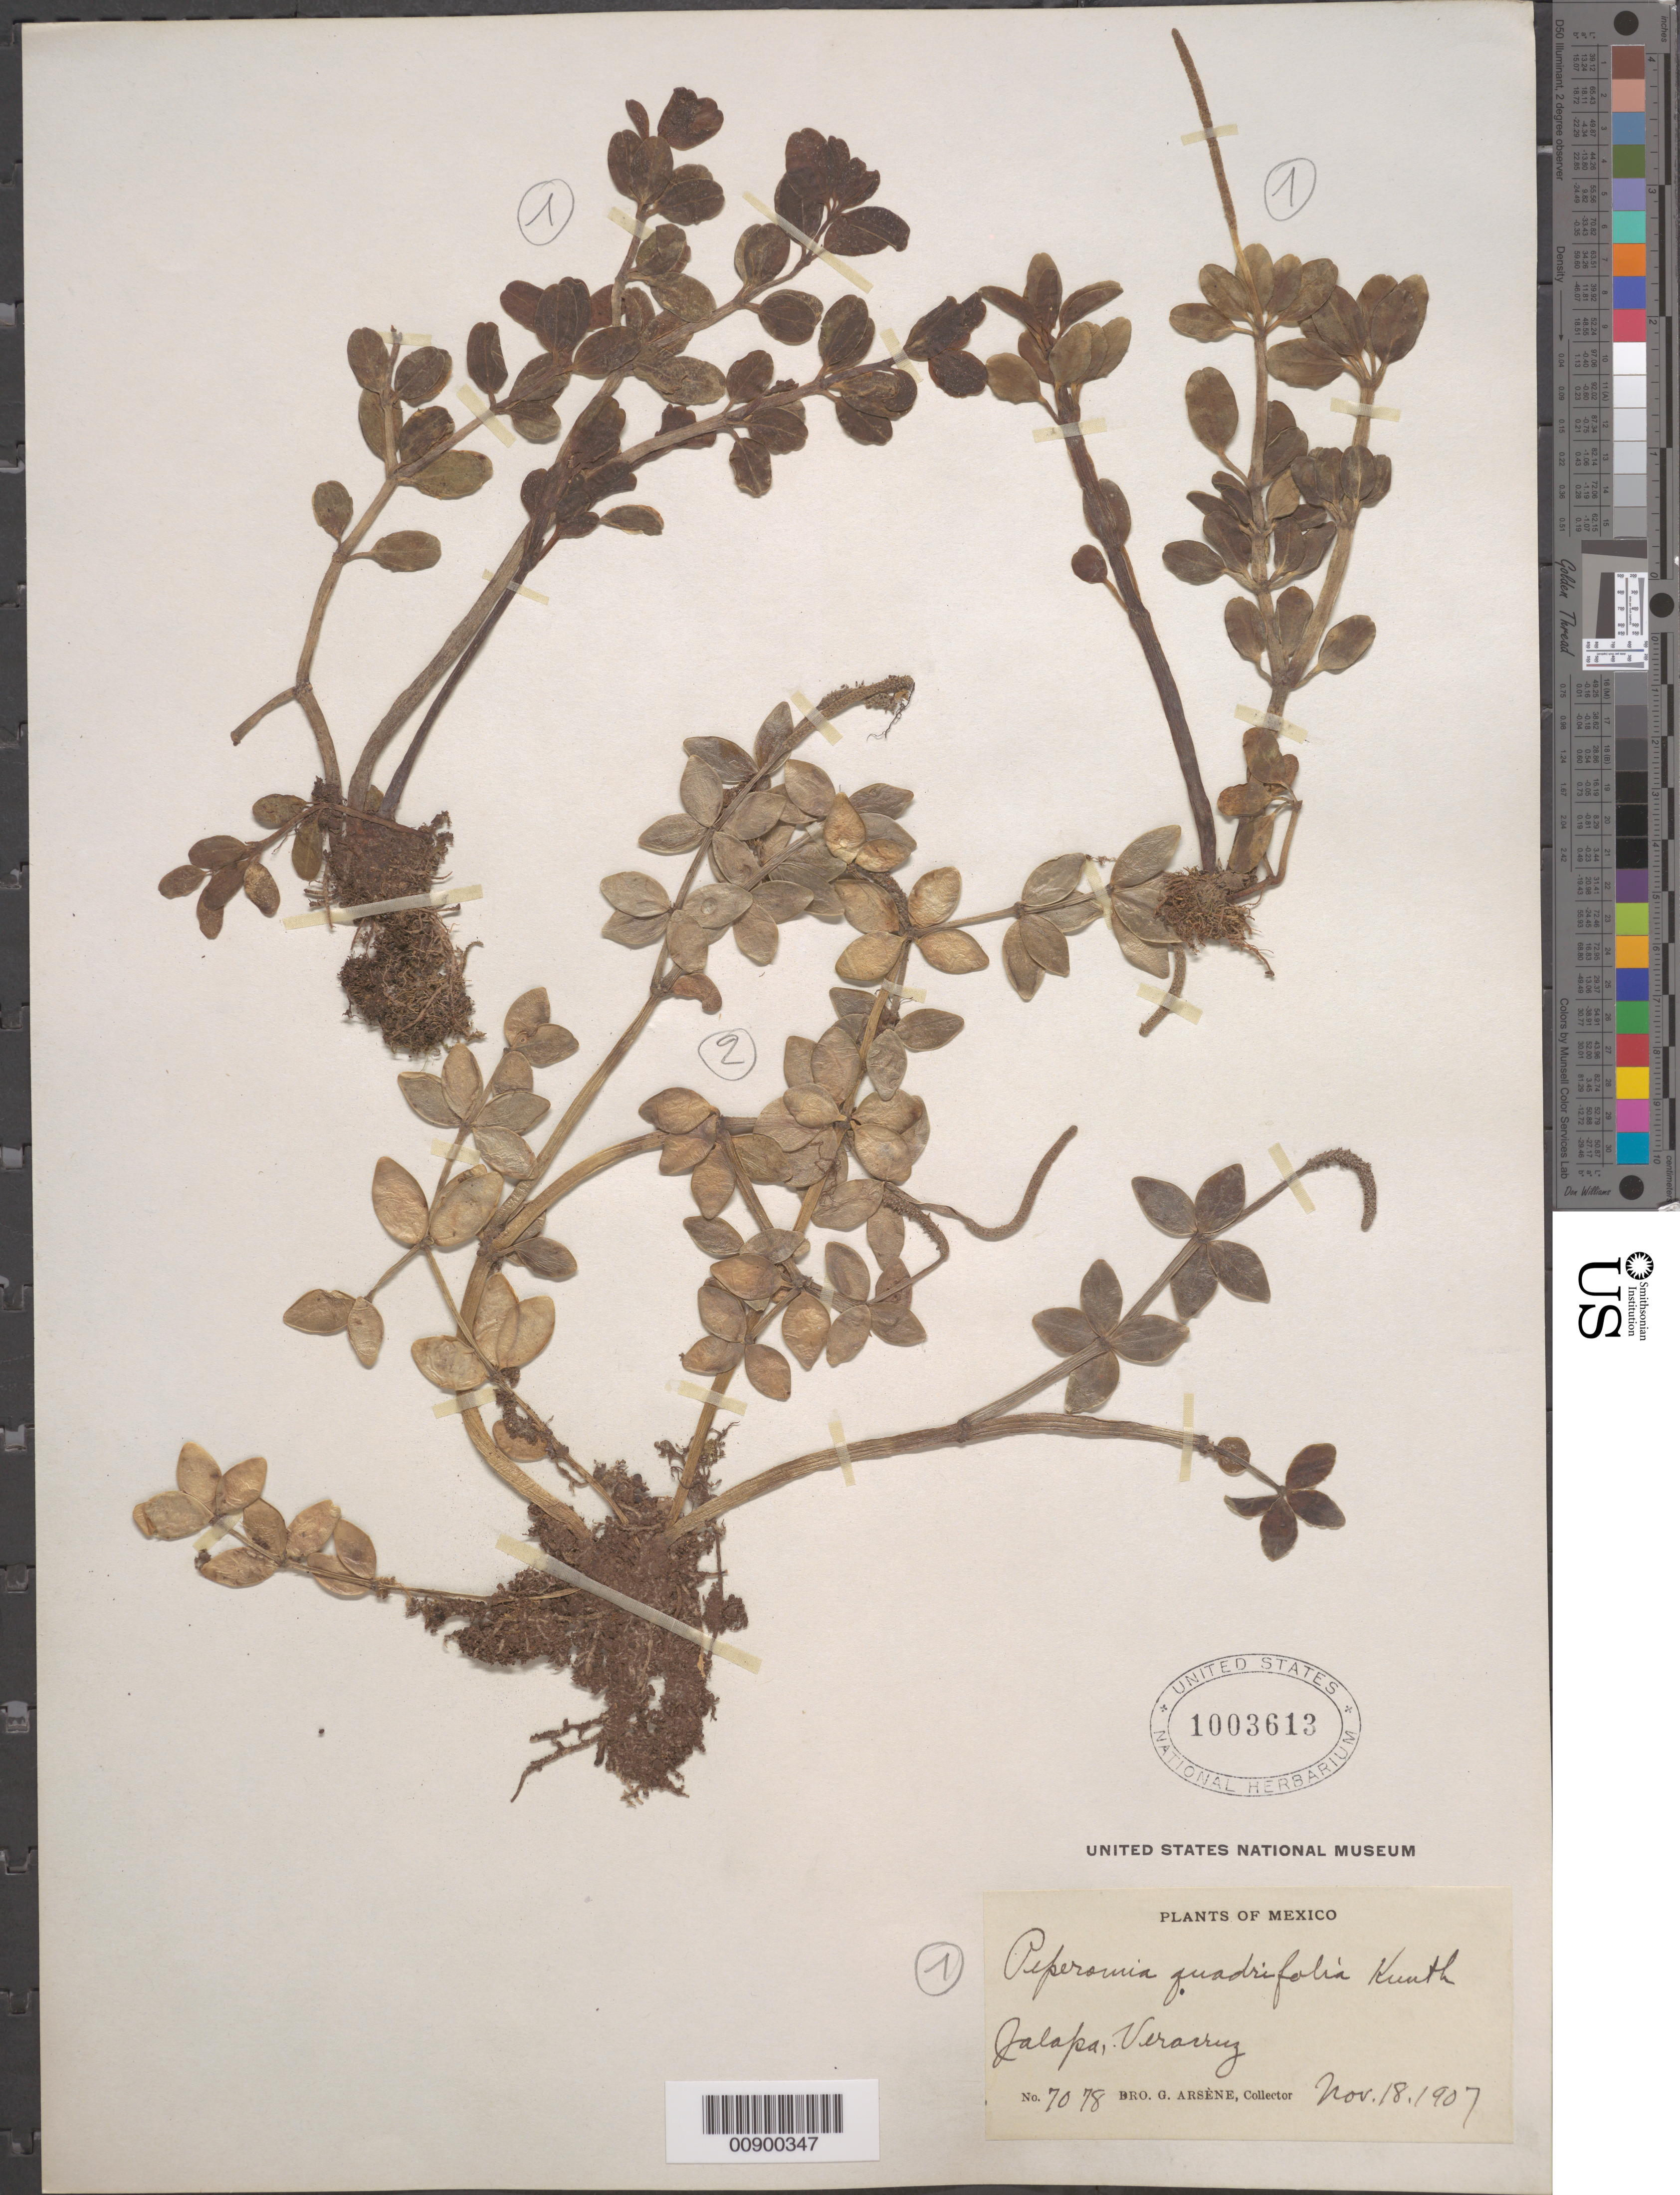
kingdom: Plantae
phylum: Tracheophyta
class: Magnoliopsida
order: Piperales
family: Piperaceae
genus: Peperomia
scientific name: Peperomia tetraphylla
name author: (G. Forst.) Hook. & Arn.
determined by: Jiménez, José Estaban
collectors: Bro. G. Arsène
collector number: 7078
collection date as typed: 18 Nov 1907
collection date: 1907-11-18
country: Mexico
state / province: Veracruz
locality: Jalapa, Veracruz.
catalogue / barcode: US 1003613